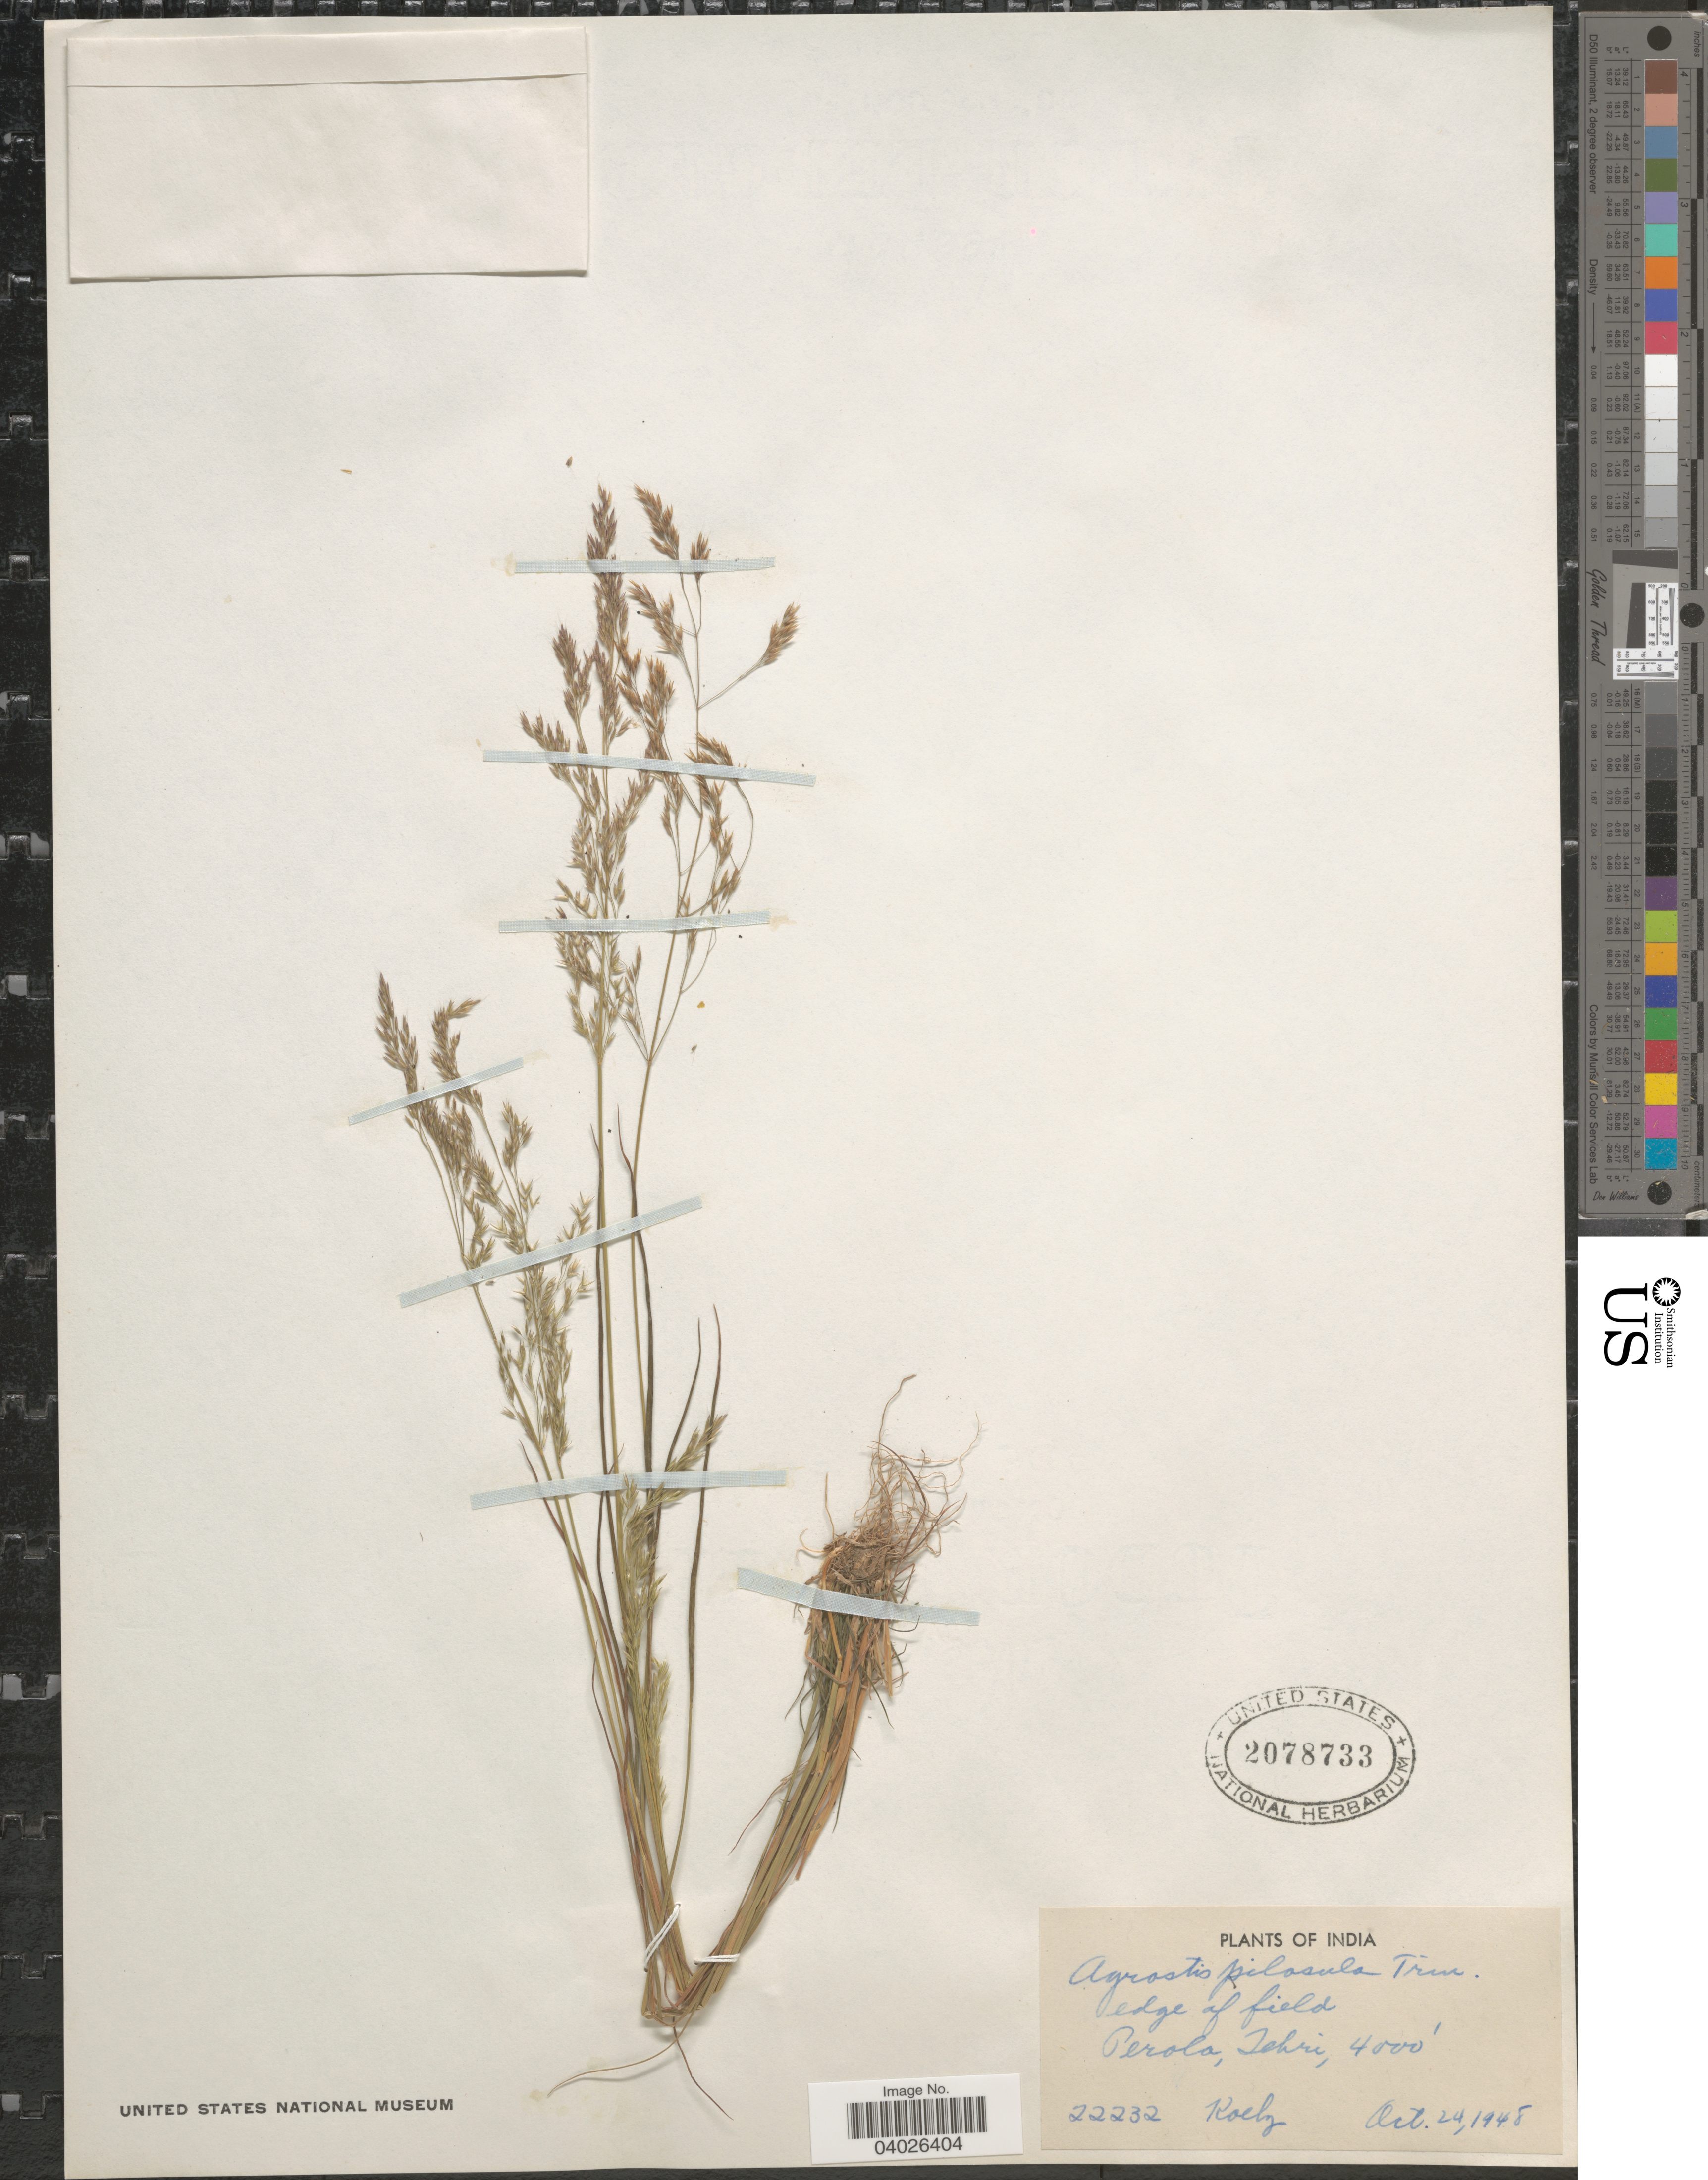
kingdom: Plantae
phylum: Tracheophyta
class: Liliopsida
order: Poales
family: Poaceae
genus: Agrostis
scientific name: Agrostis pilosula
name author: Trin.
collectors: Koelz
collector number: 22232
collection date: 1948-10-24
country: India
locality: Perola, Tehri.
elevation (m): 1219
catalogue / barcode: US 2078733